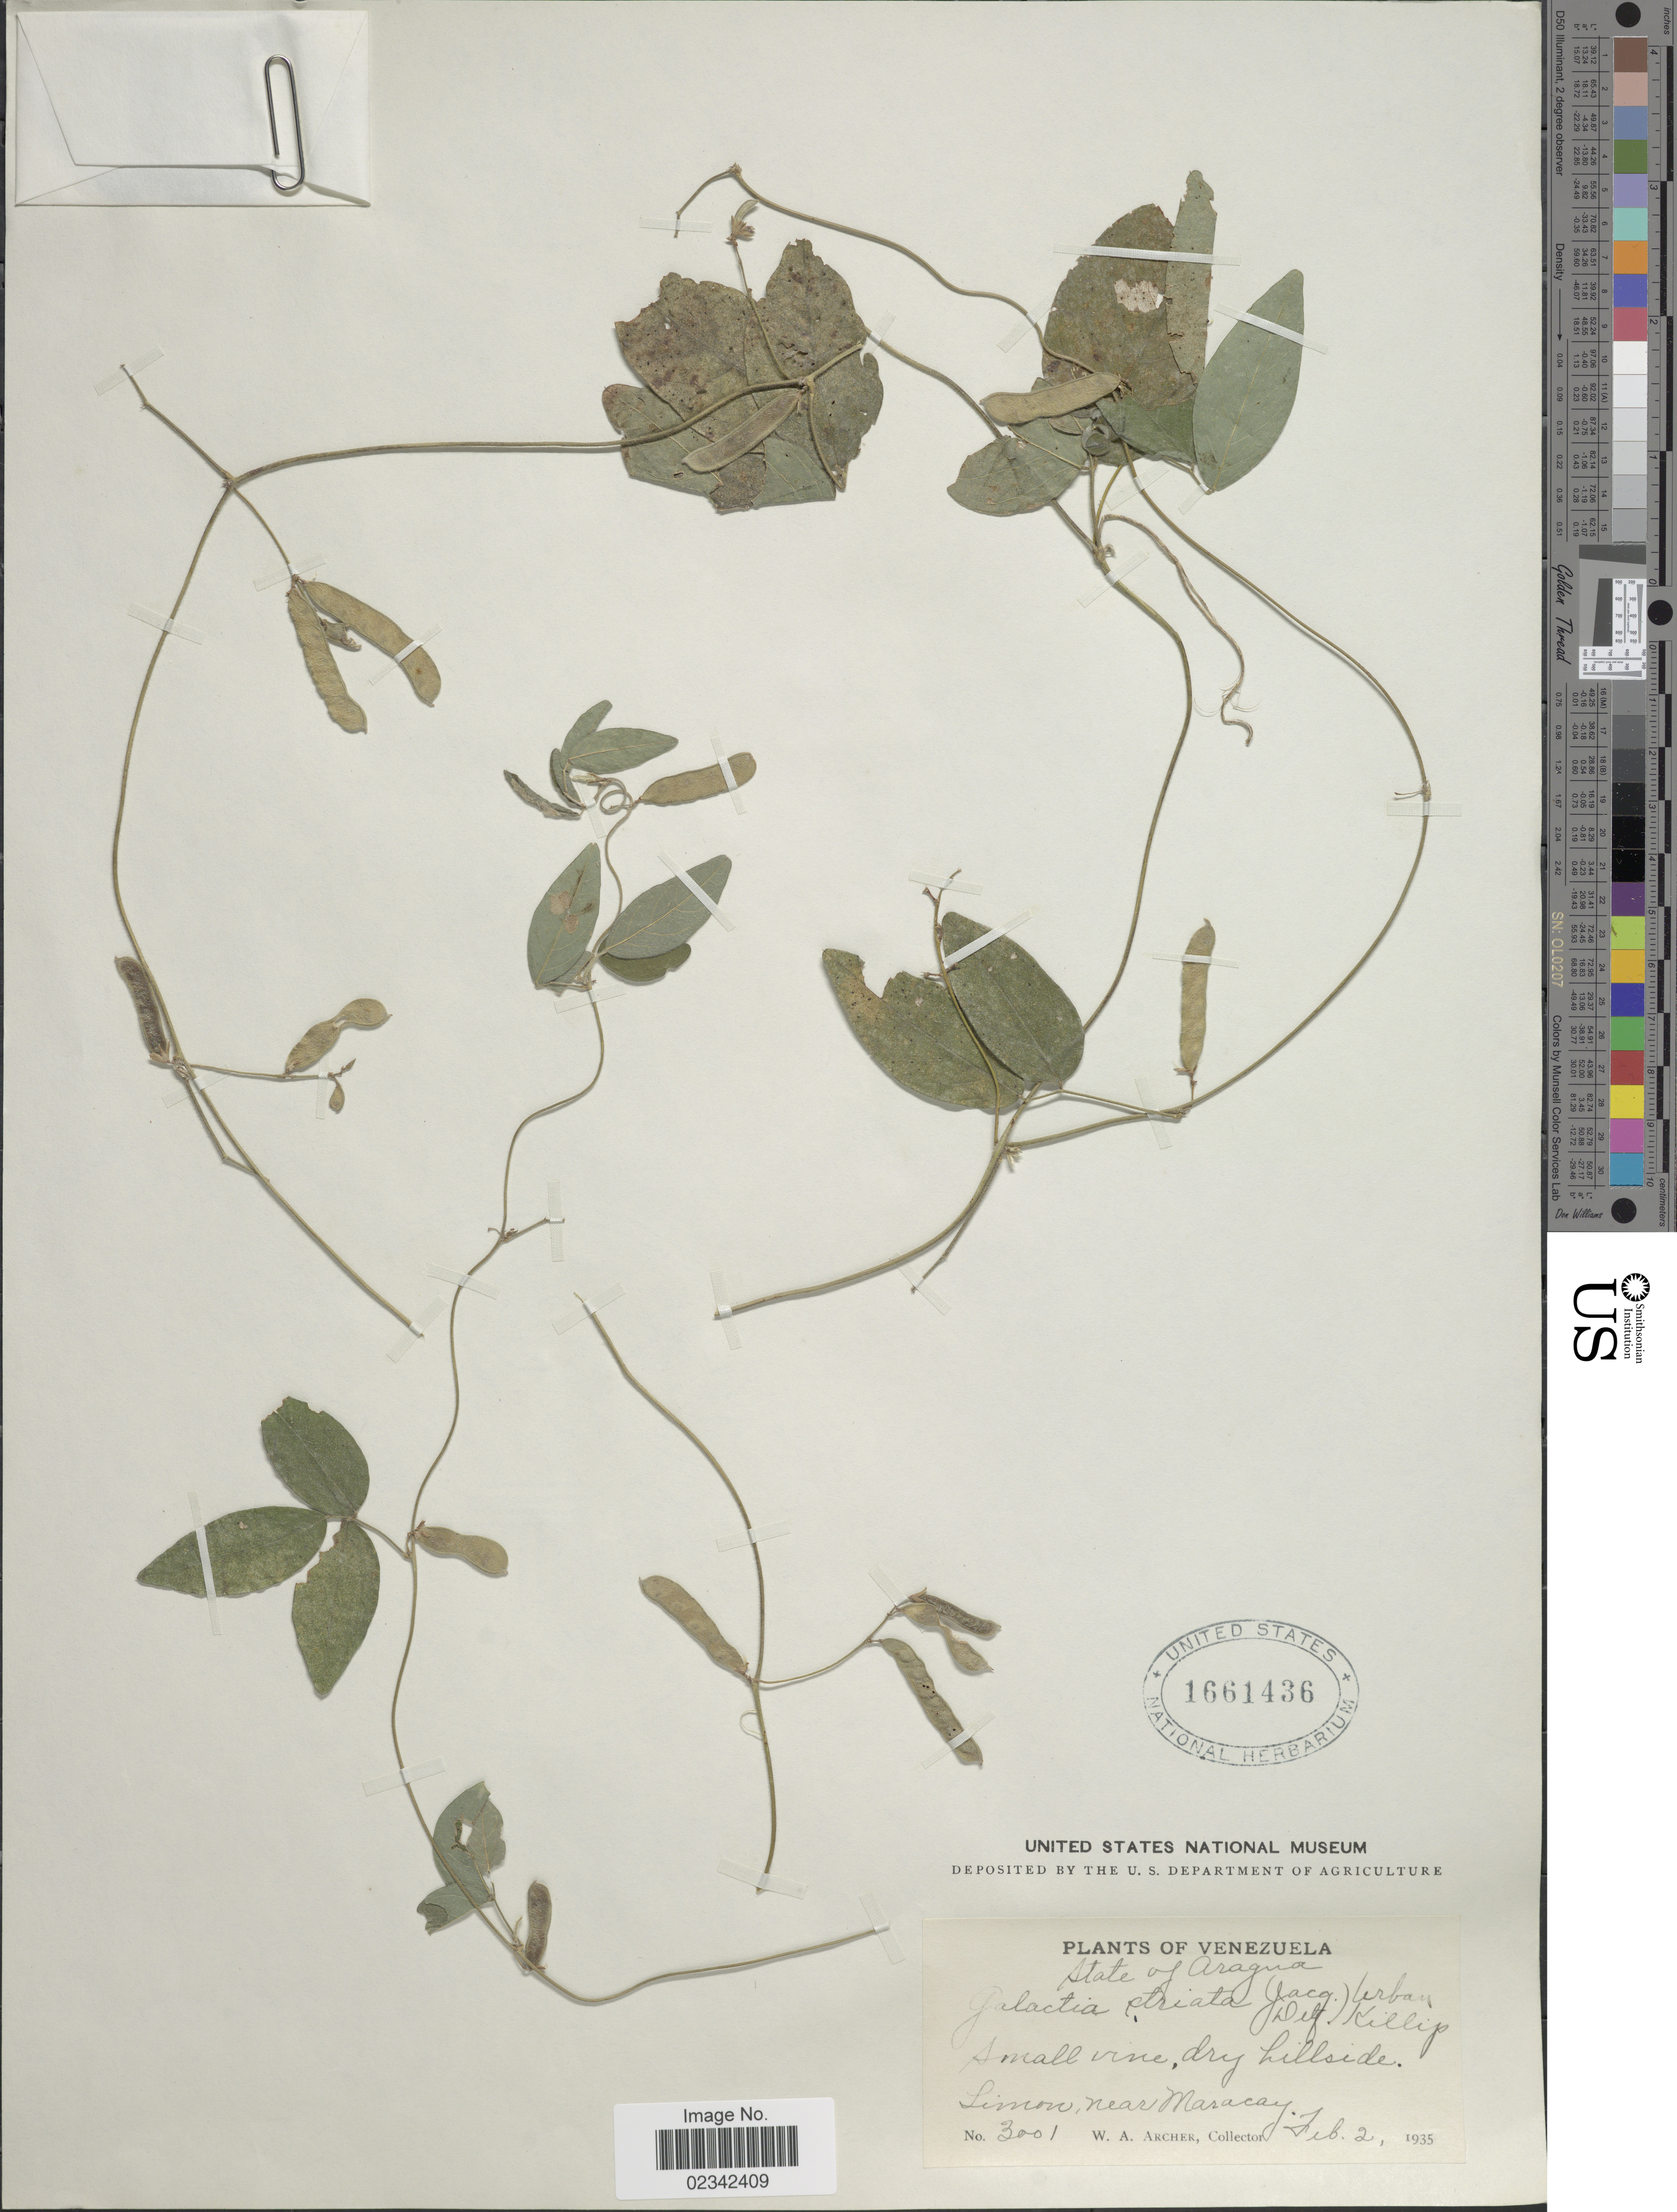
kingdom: Plantae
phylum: Tracheophyta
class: Magnoliopsida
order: Fabales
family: Fabaceae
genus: Galactia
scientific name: Galactia striata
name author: (Jacq.) Urb.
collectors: W. A. Archer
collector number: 3001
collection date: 1935-02-02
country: Venezuela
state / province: Aragua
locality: Small vine, dry hillside, Limon, bear Maracay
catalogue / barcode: US 1661436